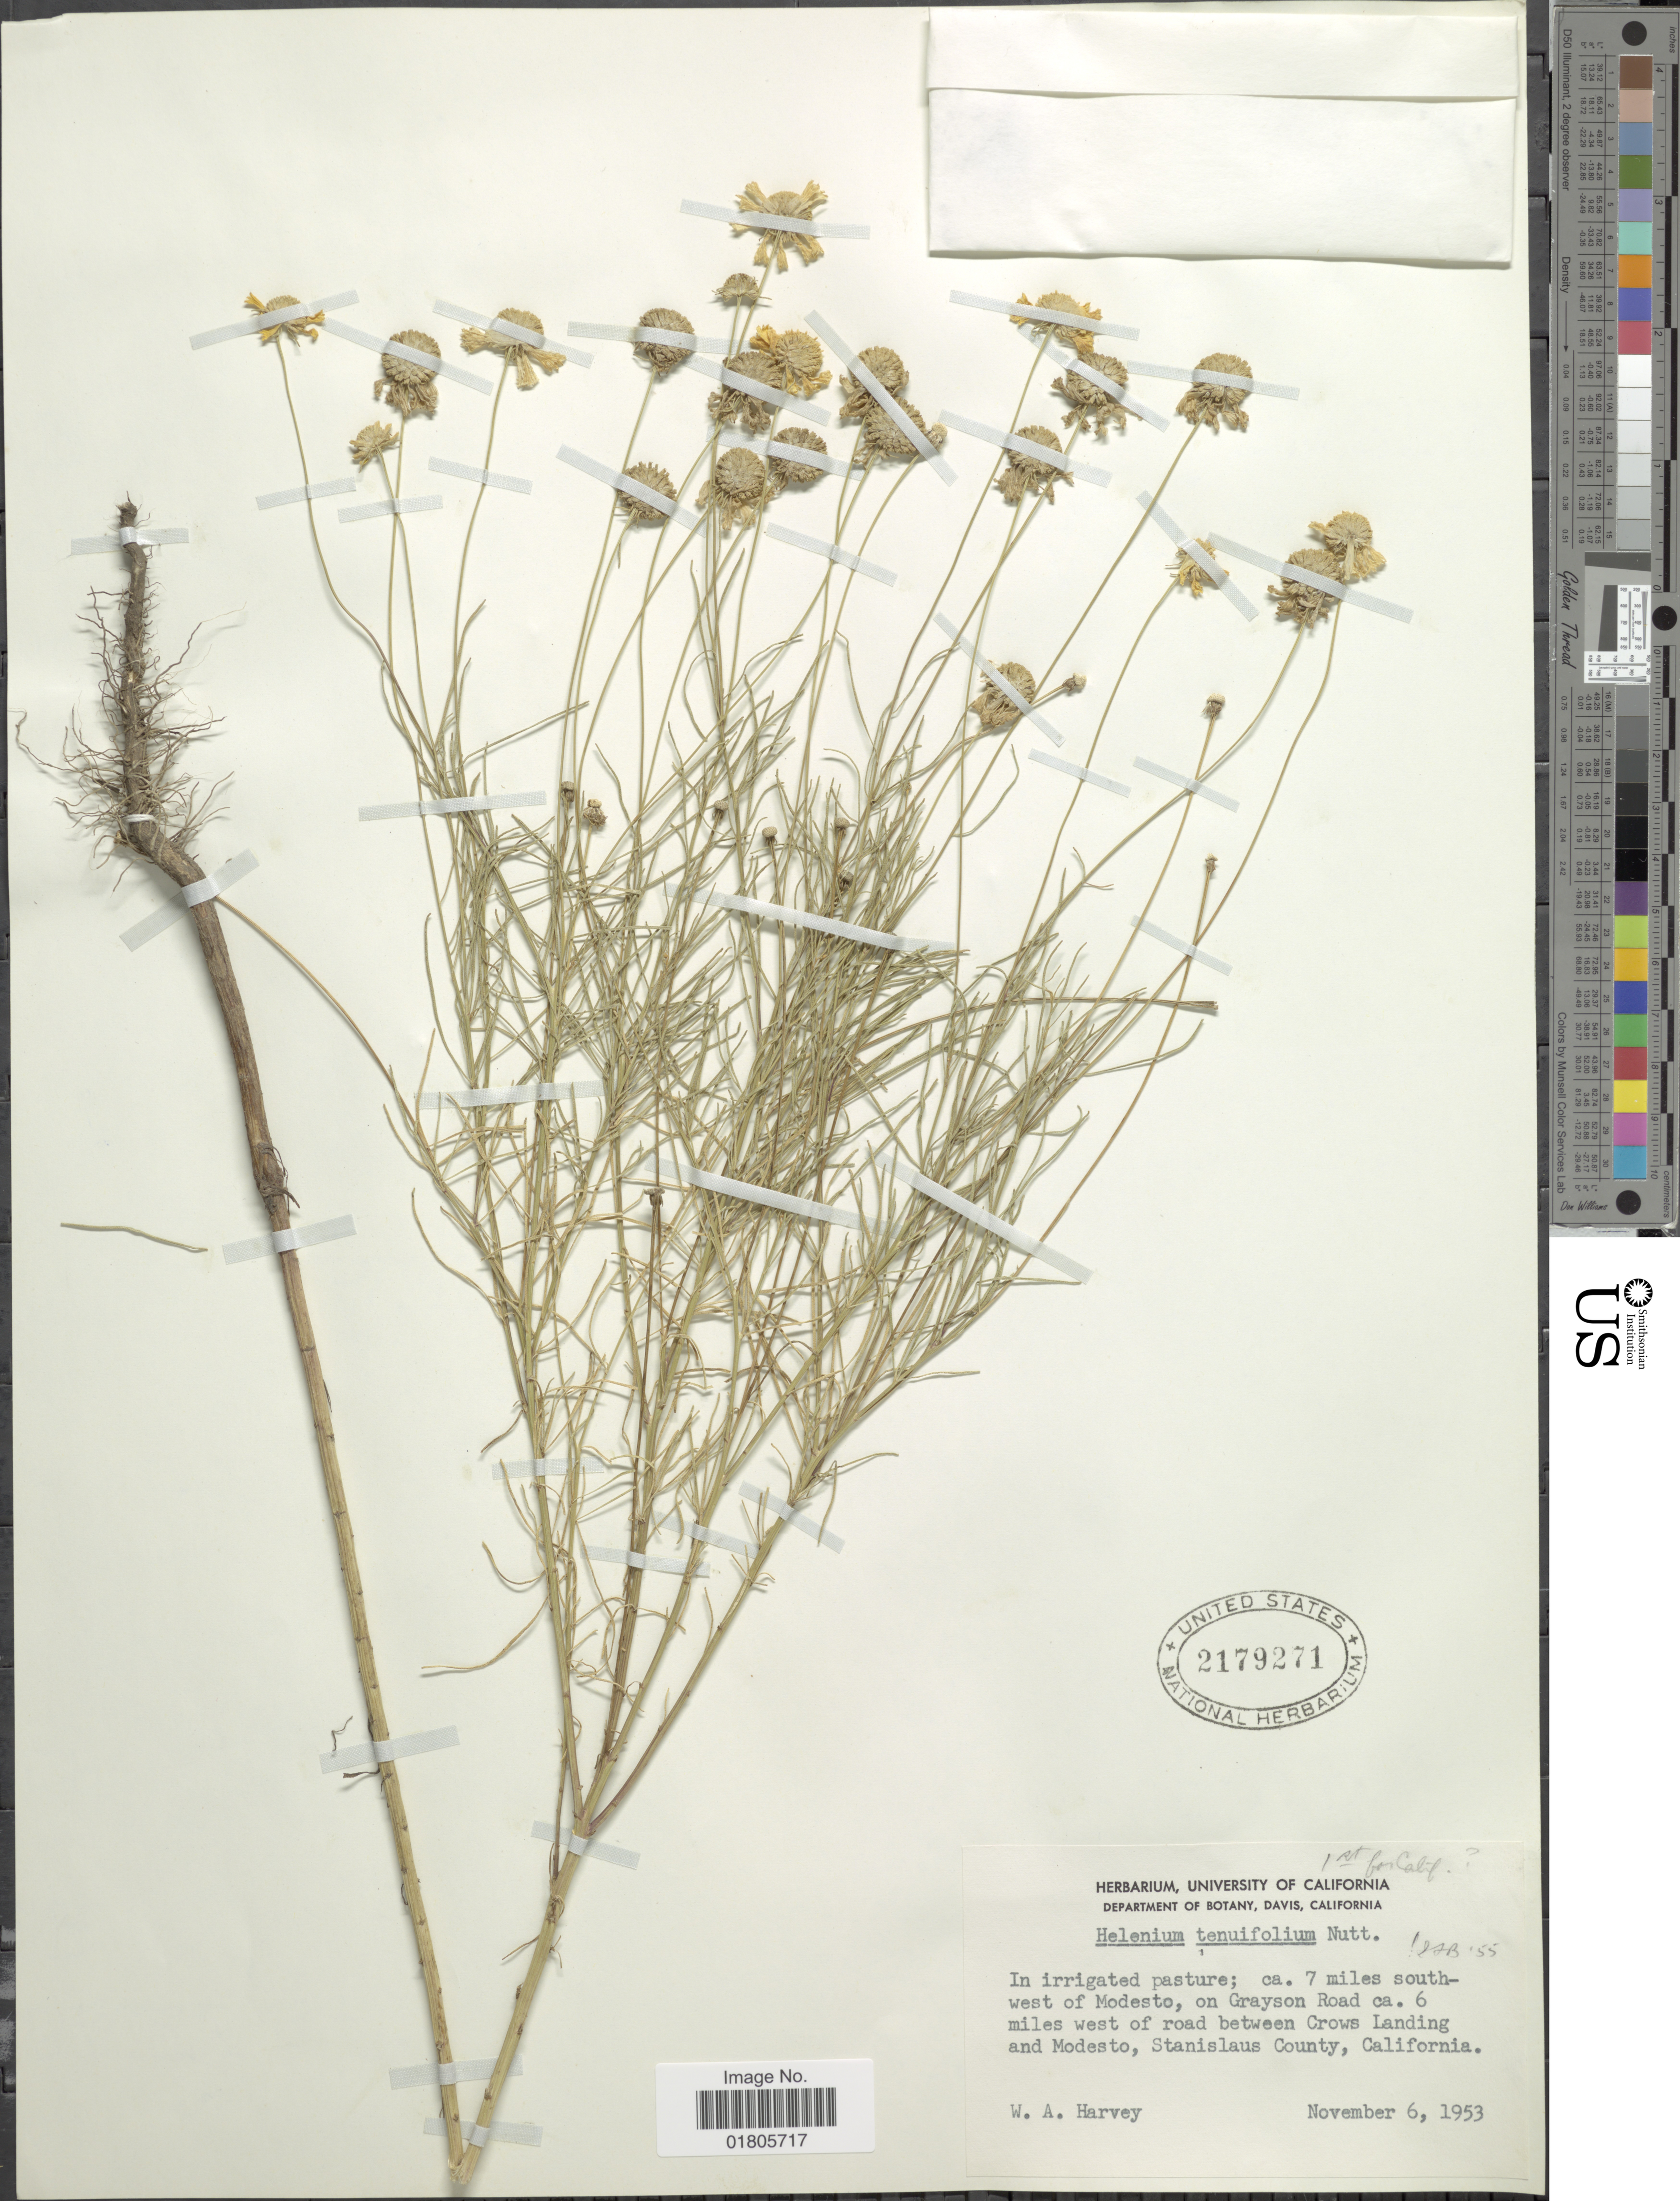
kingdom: Plantae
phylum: Tracheophyta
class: Magnoliopsida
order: Asterales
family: Asteraceae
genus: Helenium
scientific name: Helenium amarum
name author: (Raf.) H. Rock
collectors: W. Harvey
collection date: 1953-11-06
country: United States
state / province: California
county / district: Stanislaus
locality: Ca. 7 miles southwest of Modesto, on Grayson Road ca. 6 miles west of road between Crows Landing and Modesto, Stanislaus County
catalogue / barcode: US 2179271